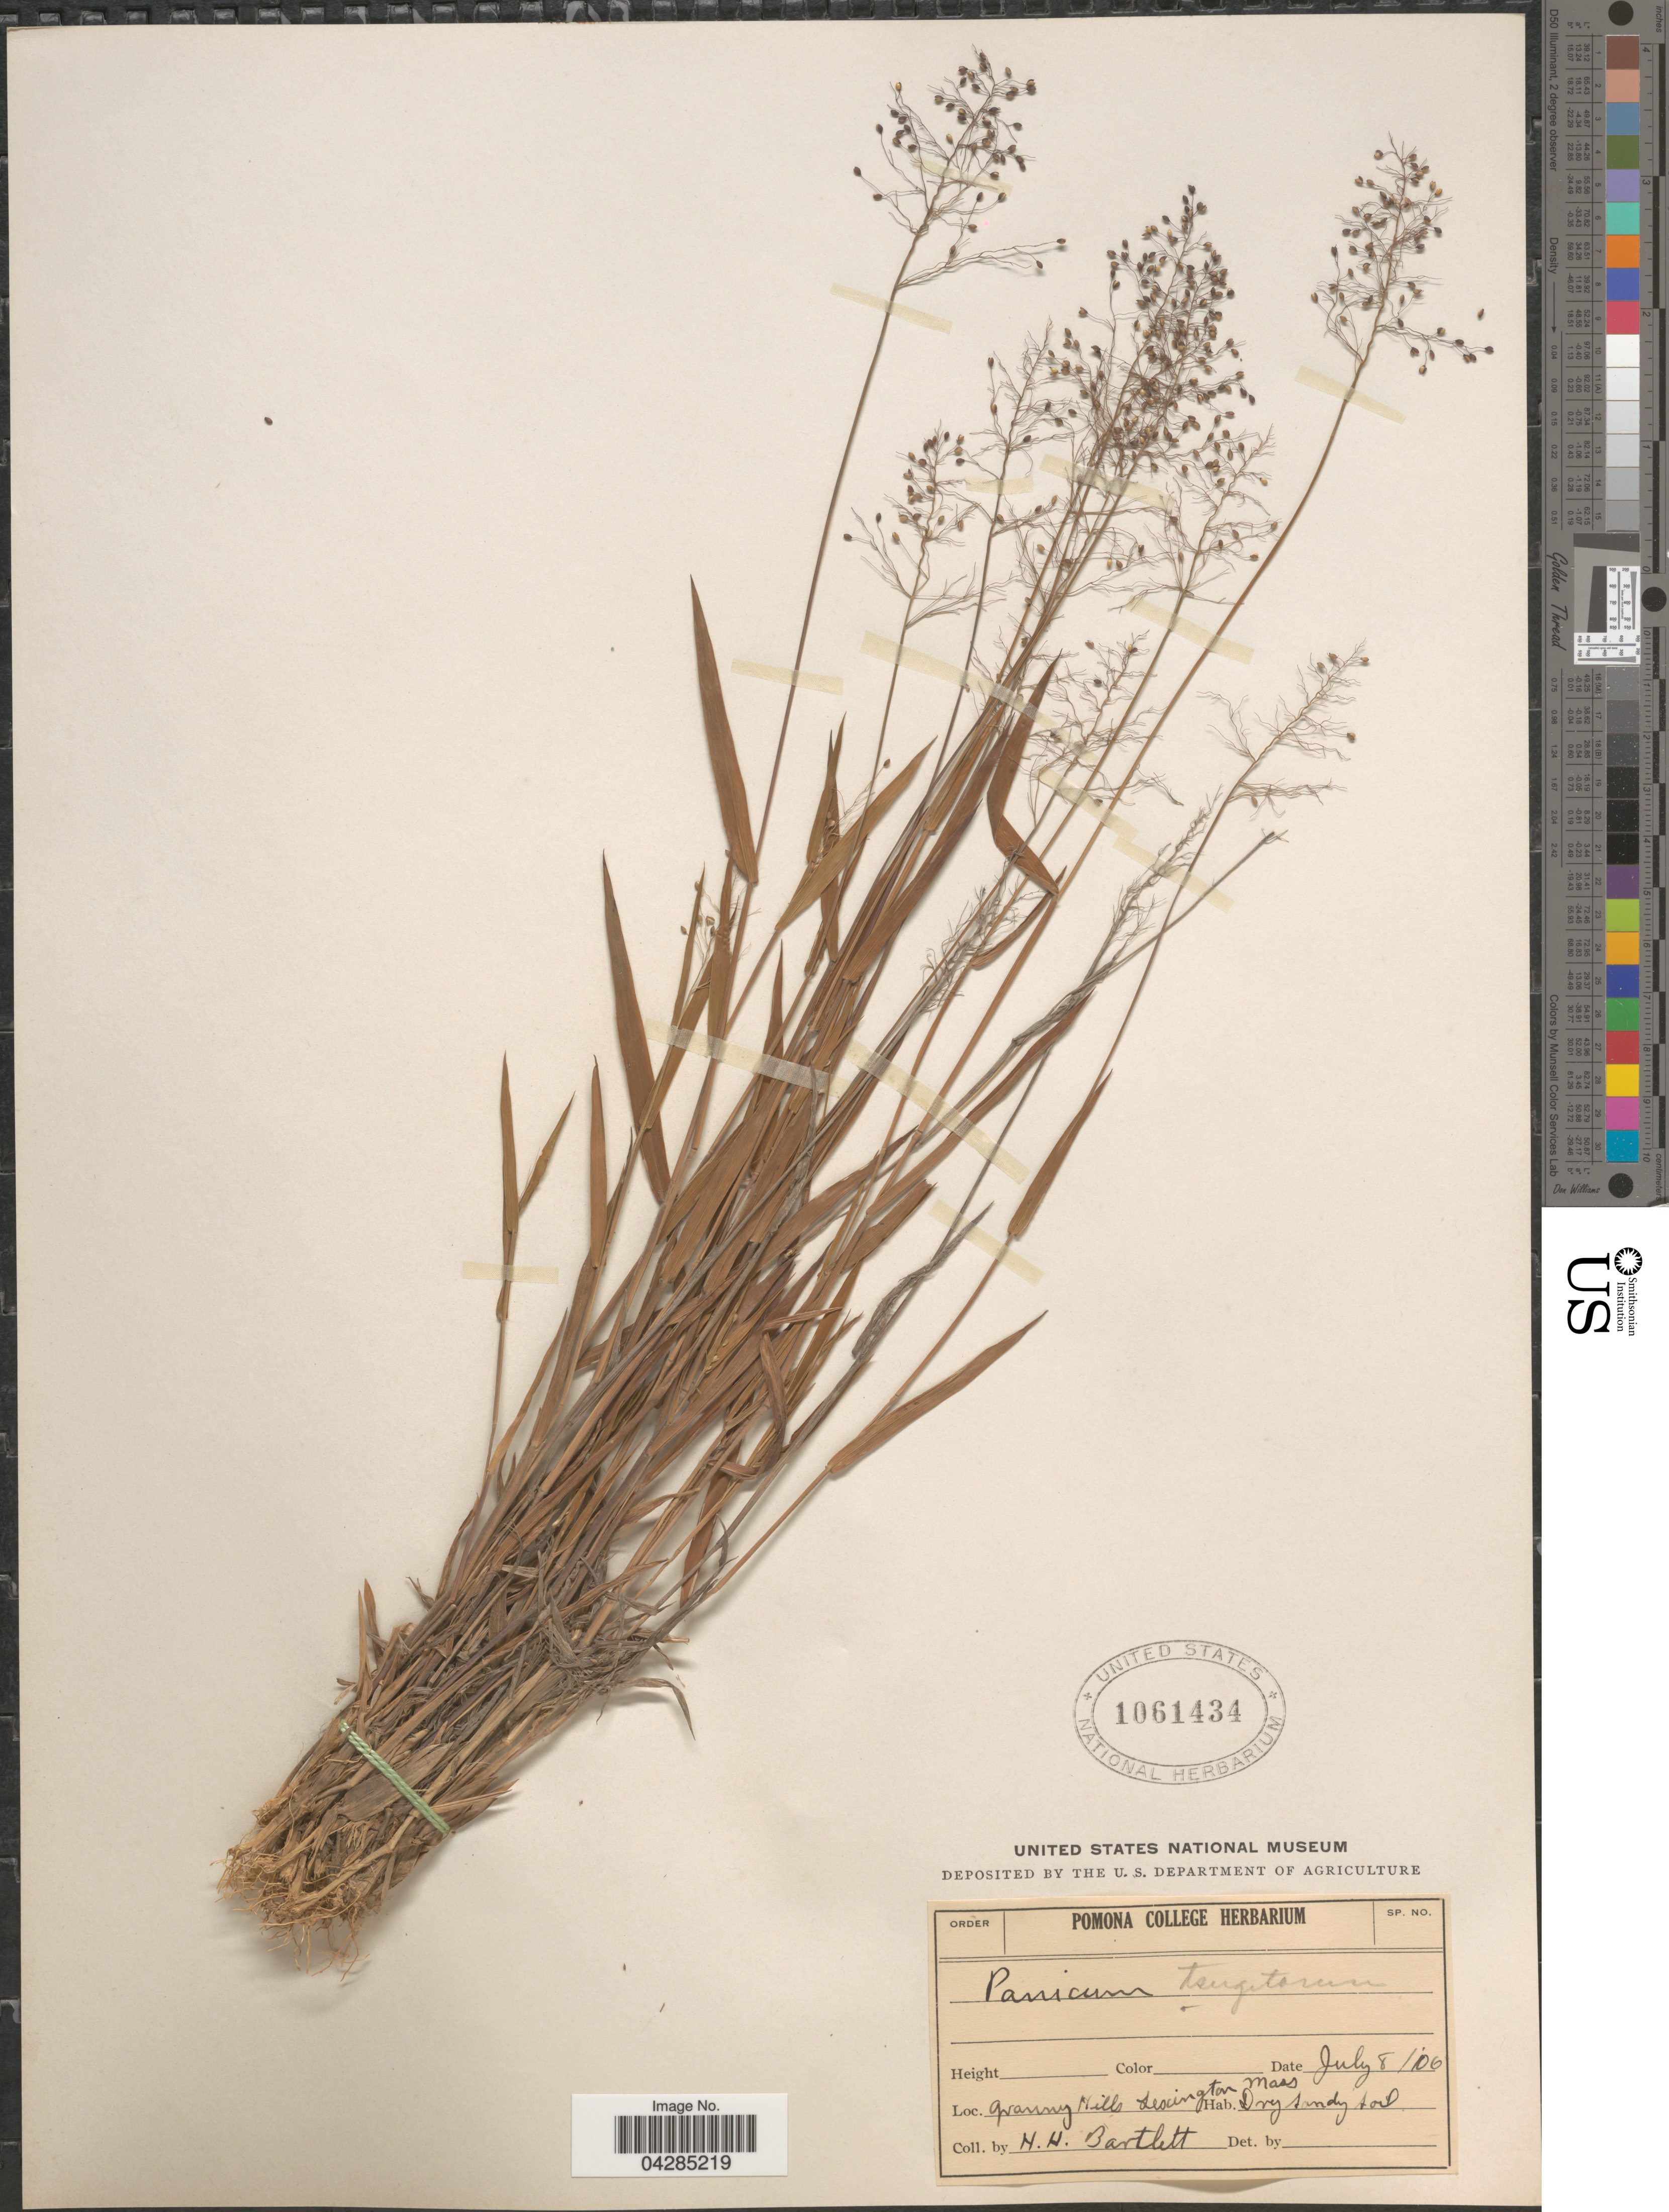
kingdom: Plantae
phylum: Tracheophyta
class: Liliopsida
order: Poales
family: Poaceae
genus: Dichanthelium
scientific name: Dichanthelium portoricense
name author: (Desv. ex Ham.) B.F. Hansen & Wunderlin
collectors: H. H. Bartlett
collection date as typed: Transcribed d/m/y: 8/7/6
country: United States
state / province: Massachusetts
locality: Granny Hills Lexington.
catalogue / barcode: US 1061434